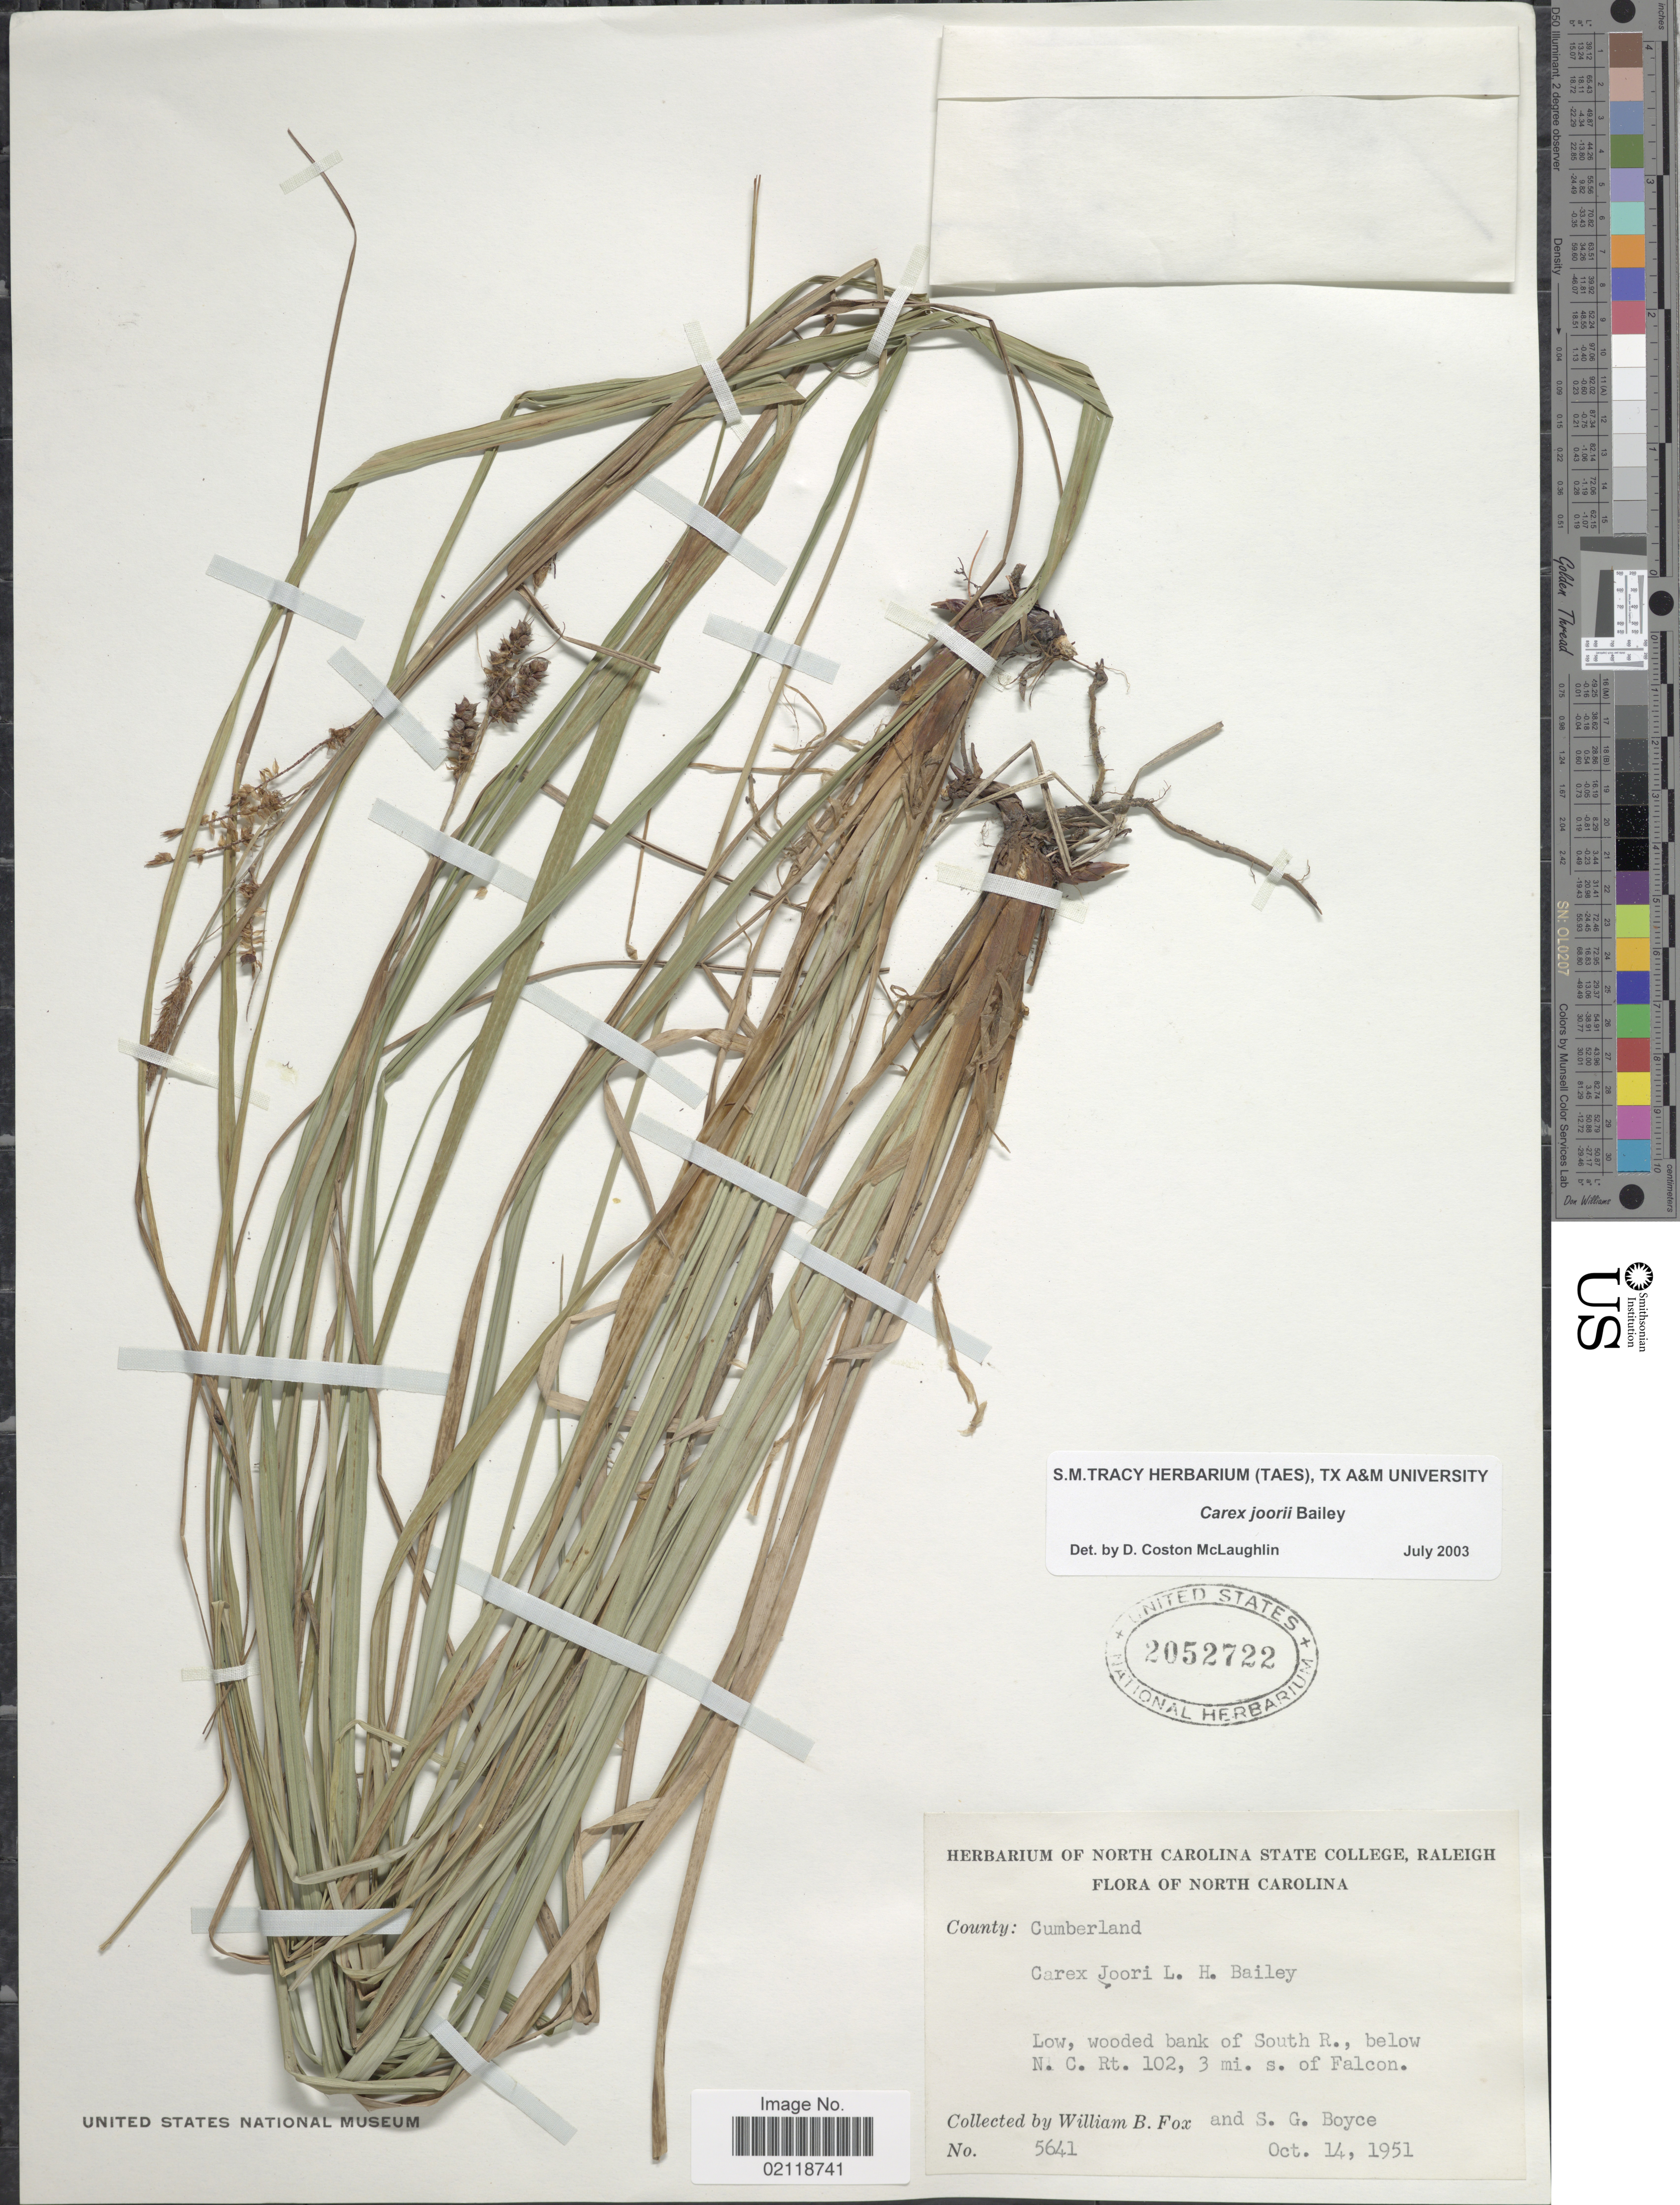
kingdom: Plantae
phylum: Tracheophyta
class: Liliopsida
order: Poales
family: Cyperaceae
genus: Carex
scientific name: Carex joorii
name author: L.H. Bailey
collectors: W. B. Fox & S. Boyce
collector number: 5641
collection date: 1951-10-14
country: United States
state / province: North Carolina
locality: County: Cumberland, low, wooded bank of South R., below N.C. Rt. 102, 3 mi. s. of Falcon.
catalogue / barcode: US 2052722